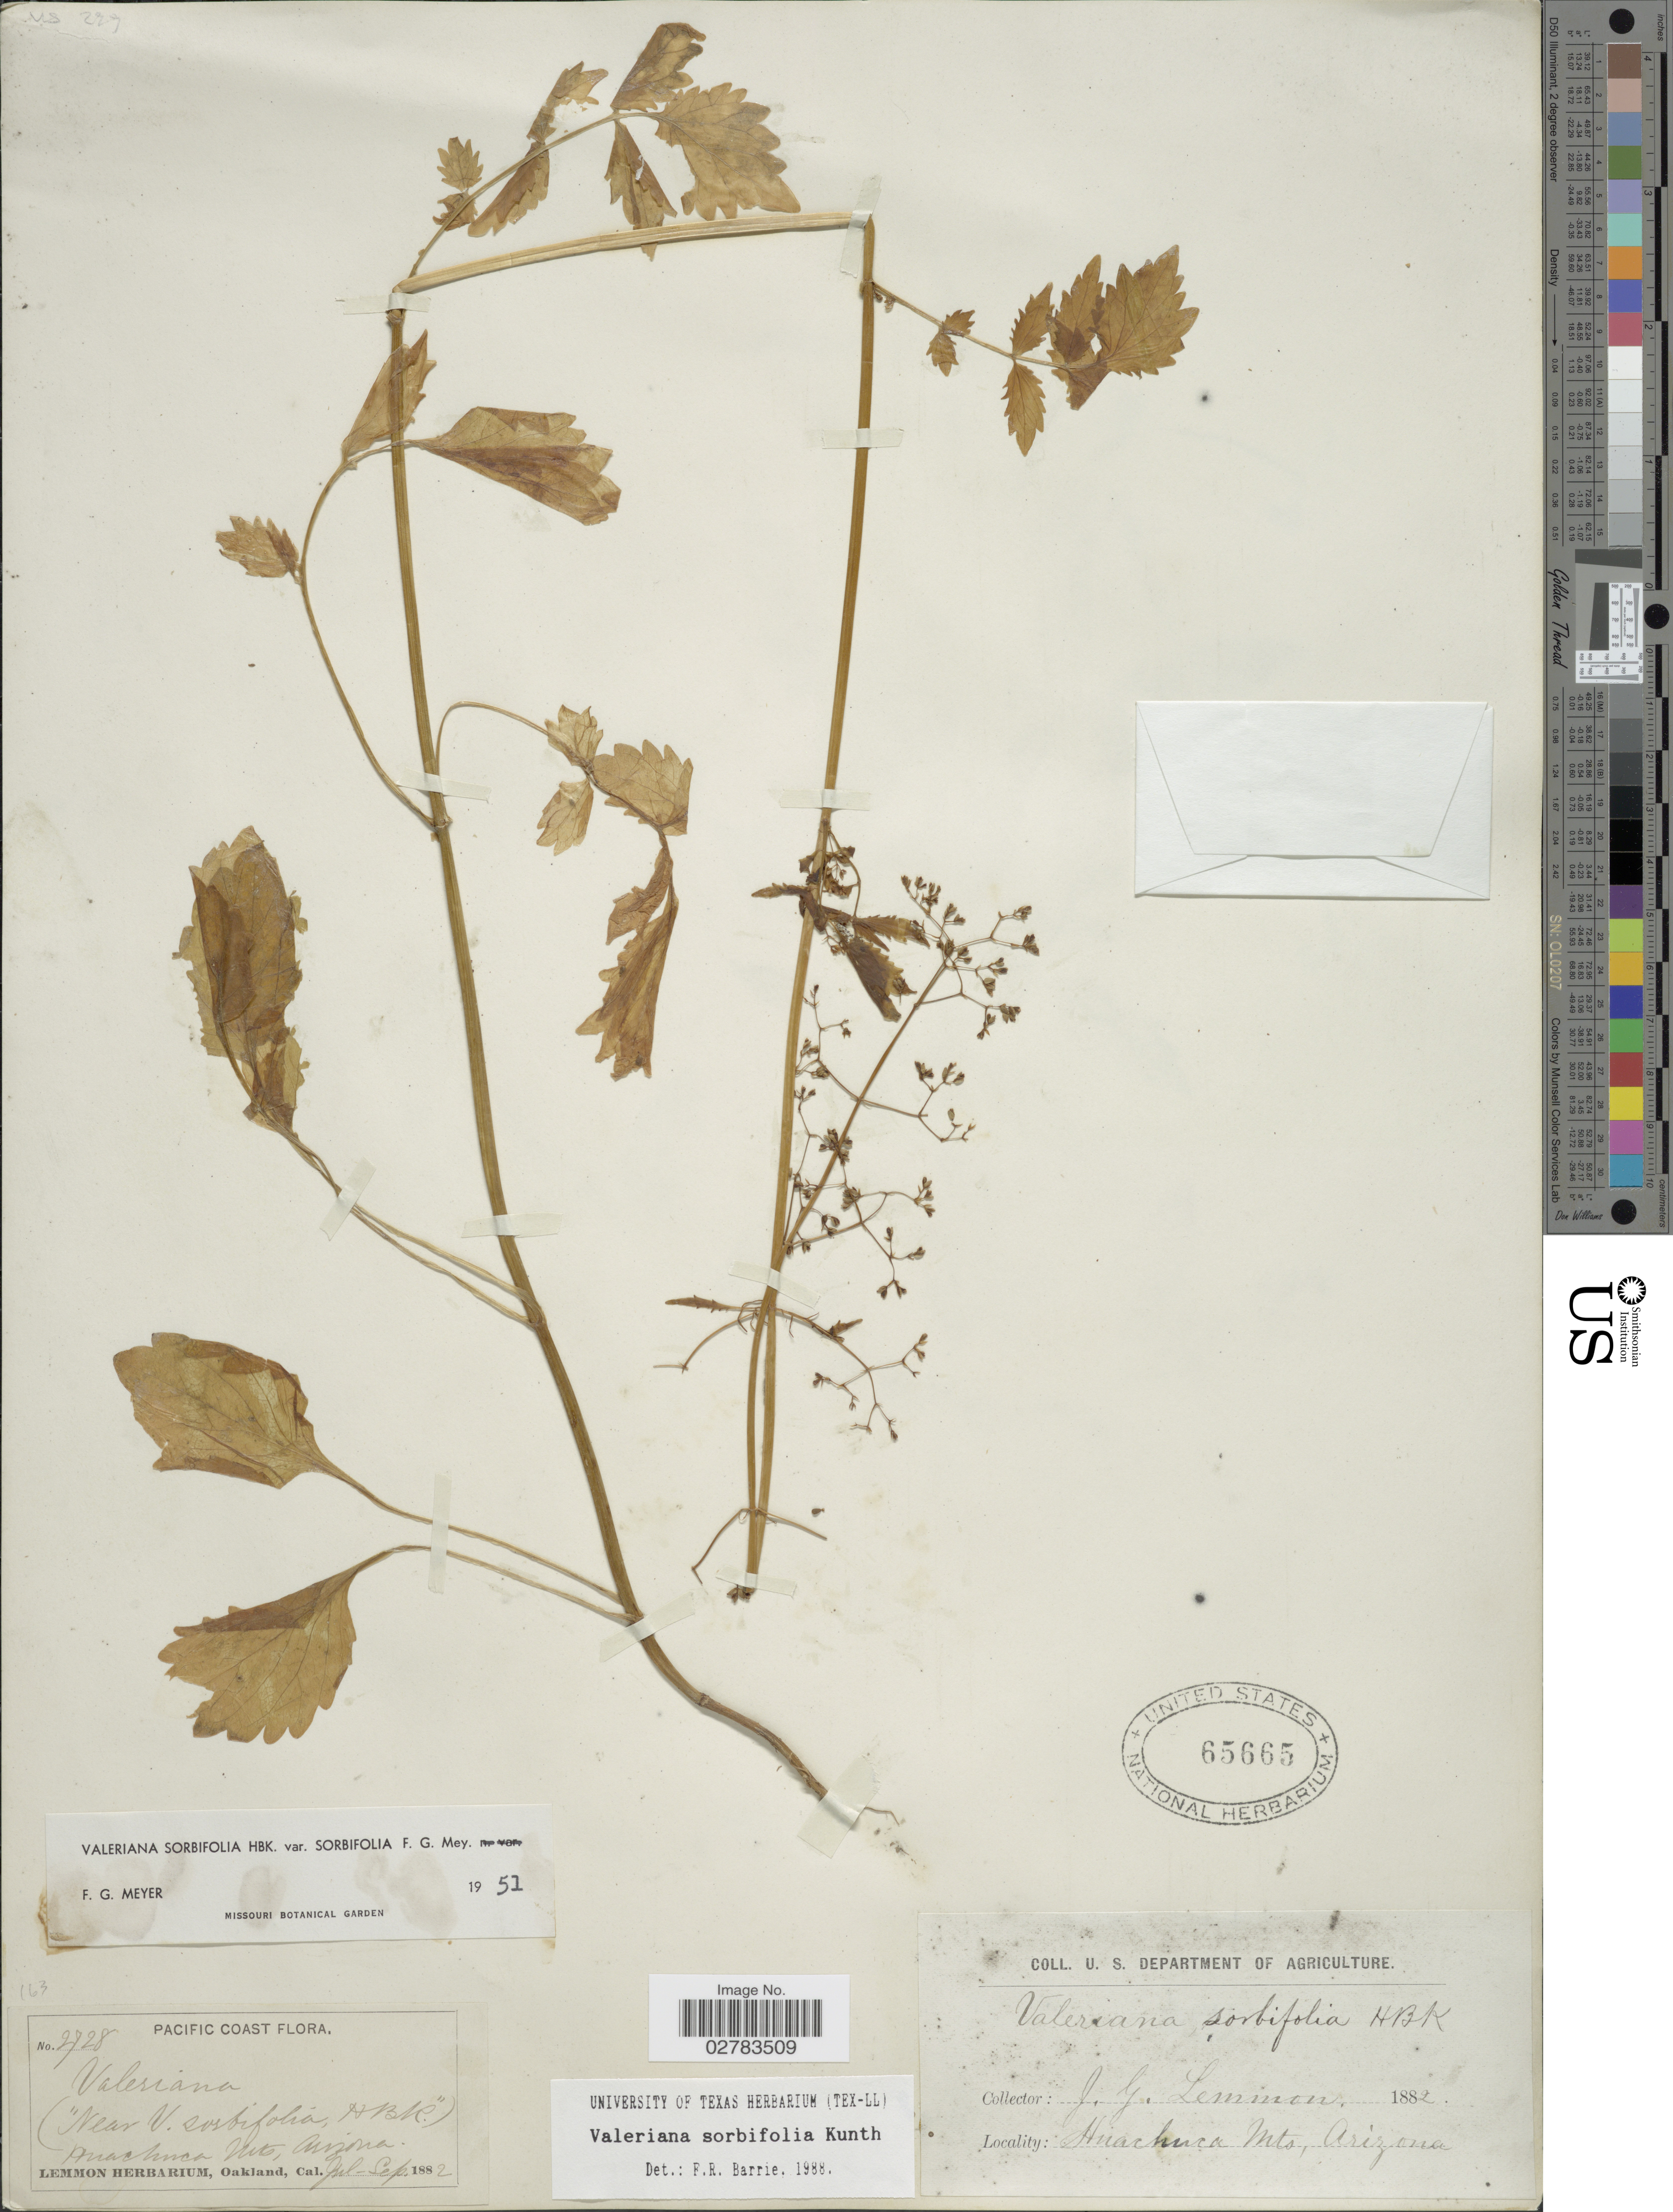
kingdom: Plantae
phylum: Tracheophyta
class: Magnoliopsida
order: Dipsacales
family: Caprifoliaceae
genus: Valeriana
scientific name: Valeriana sorbifolia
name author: Kunth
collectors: J. Lemmon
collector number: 2728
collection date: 1882-07/1882-09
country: United States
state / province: Arizona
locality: Pacific Coast, Huachuca Mts.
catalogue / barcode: US 65665